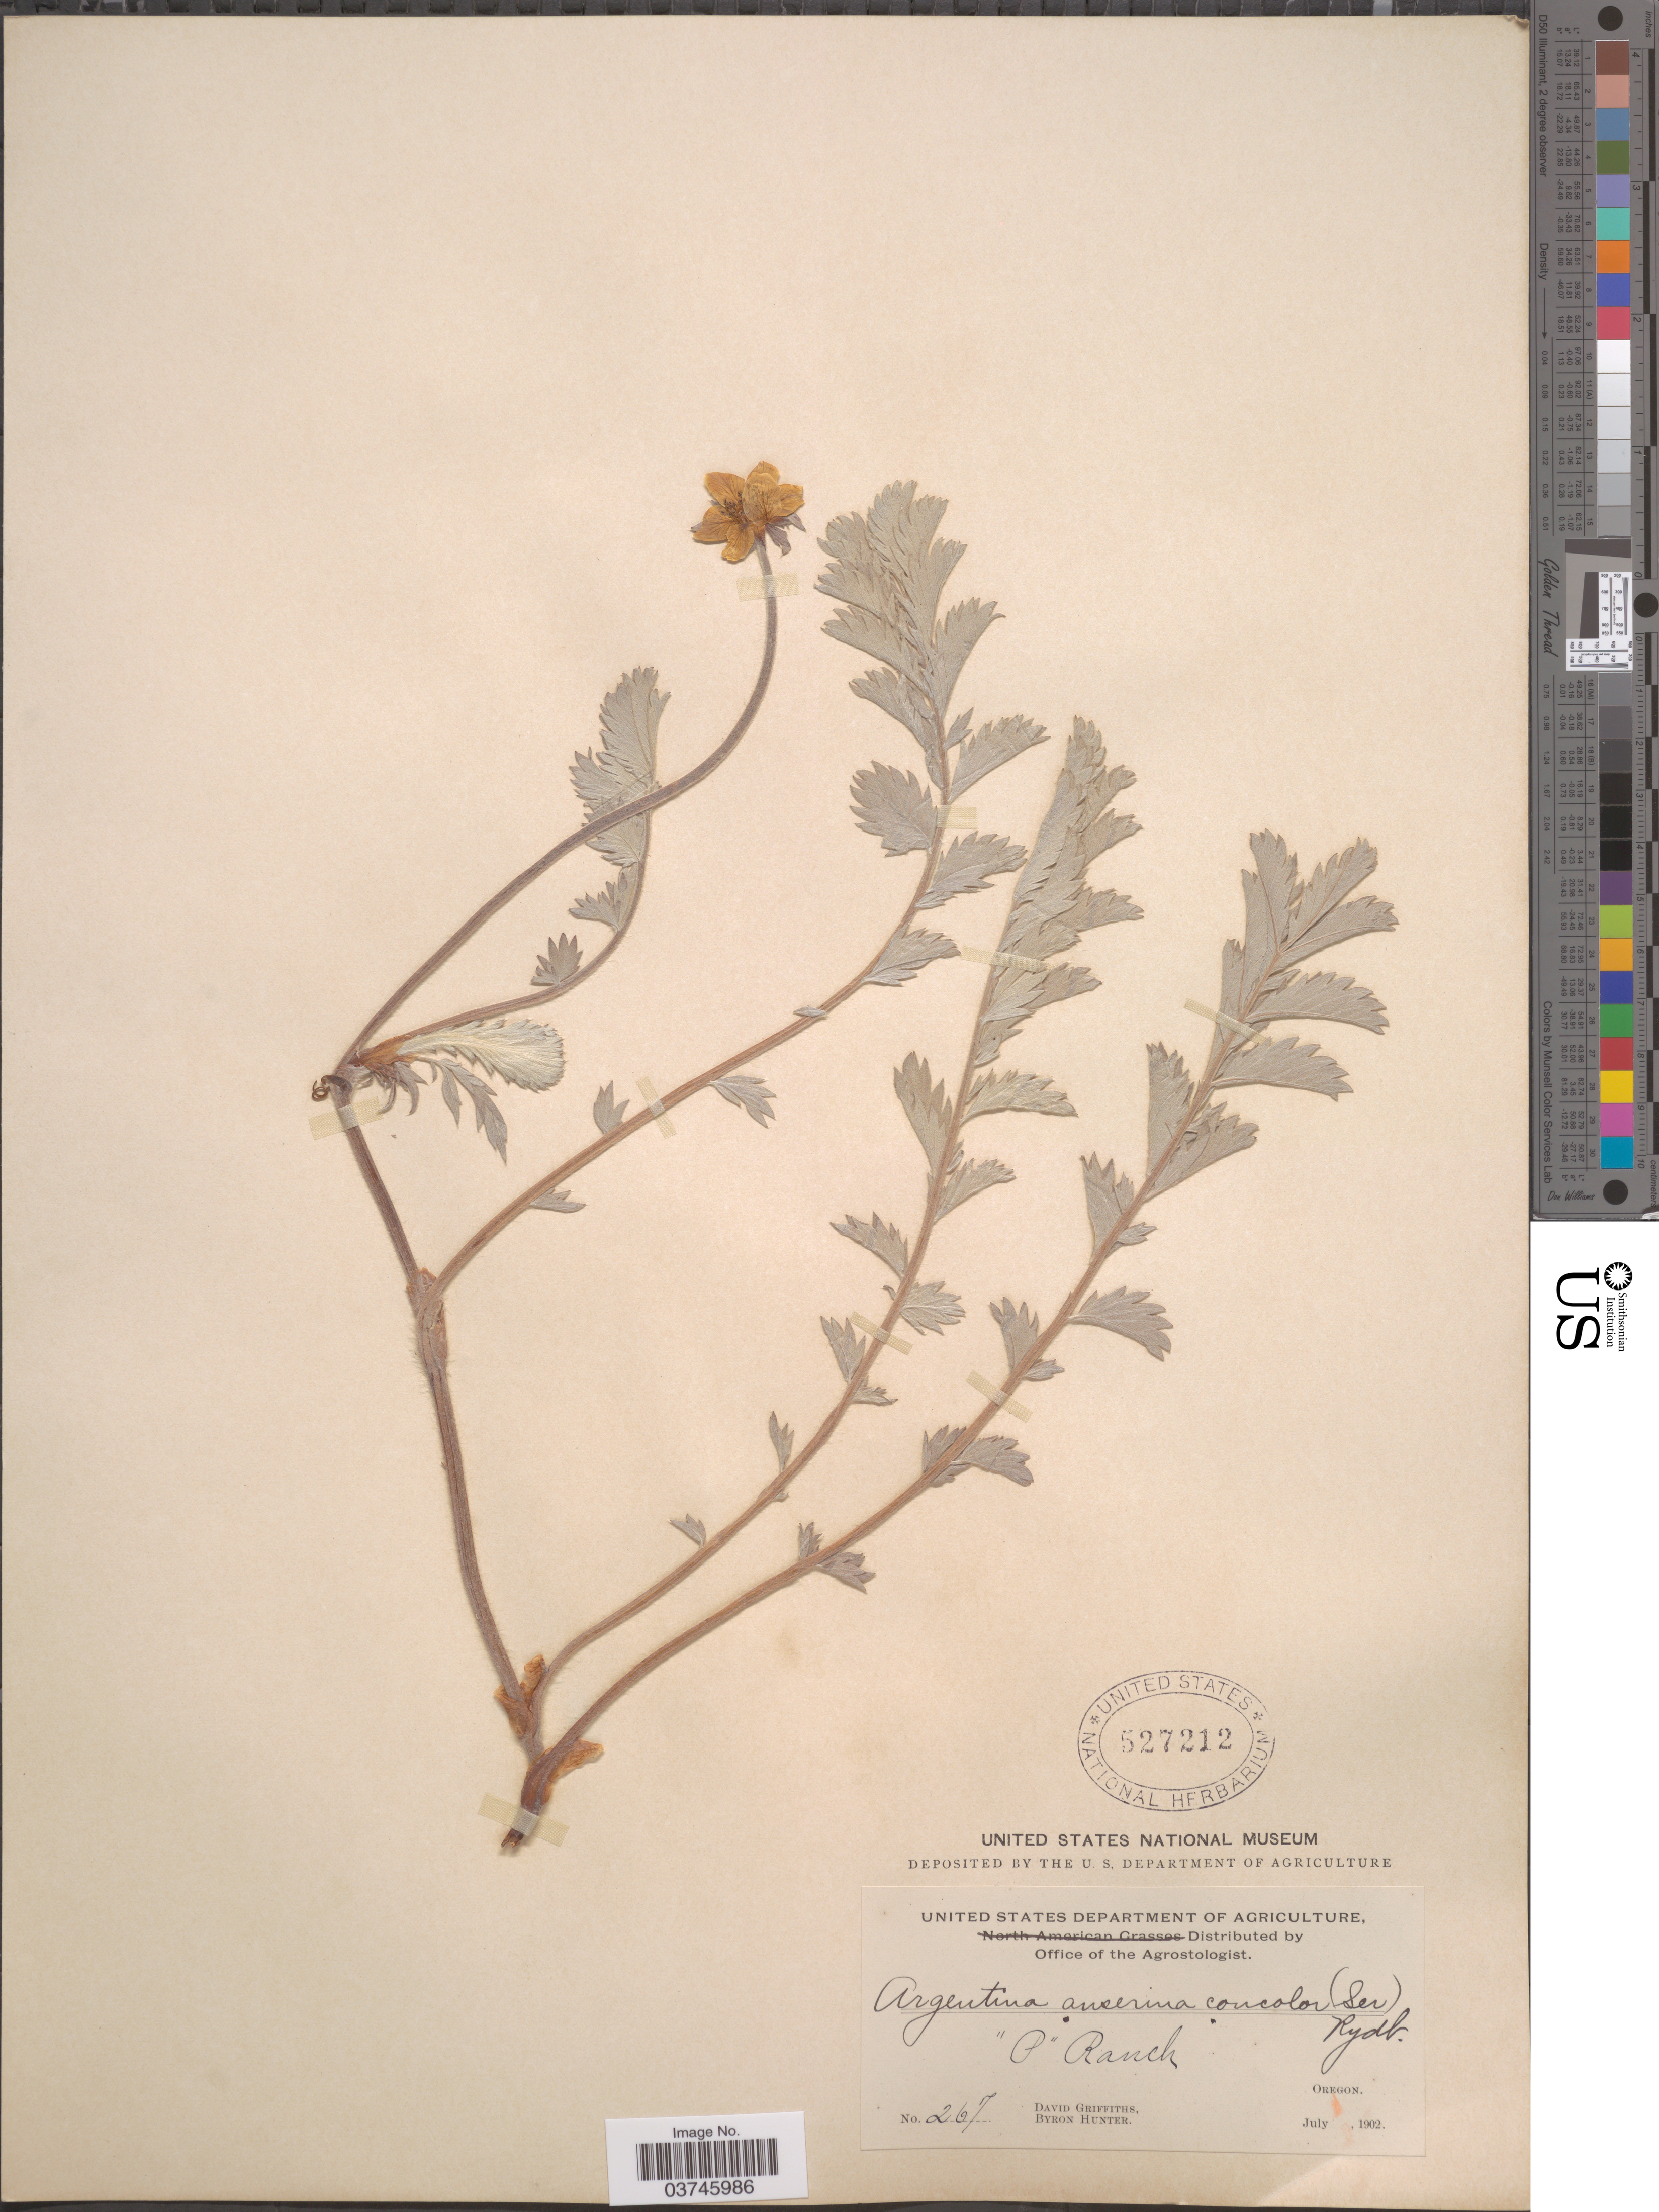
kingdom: Plantae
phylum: Tracheophyta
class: Magnoliopsida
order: Rosales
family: Rosaceae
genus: Argentina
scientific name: Argentina anserina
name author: (L.) Rydb.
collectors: D. Griffiths & B. Hunter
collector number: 267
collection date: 1902-07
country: United States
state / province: Oregon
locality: P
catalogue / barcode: US 527212